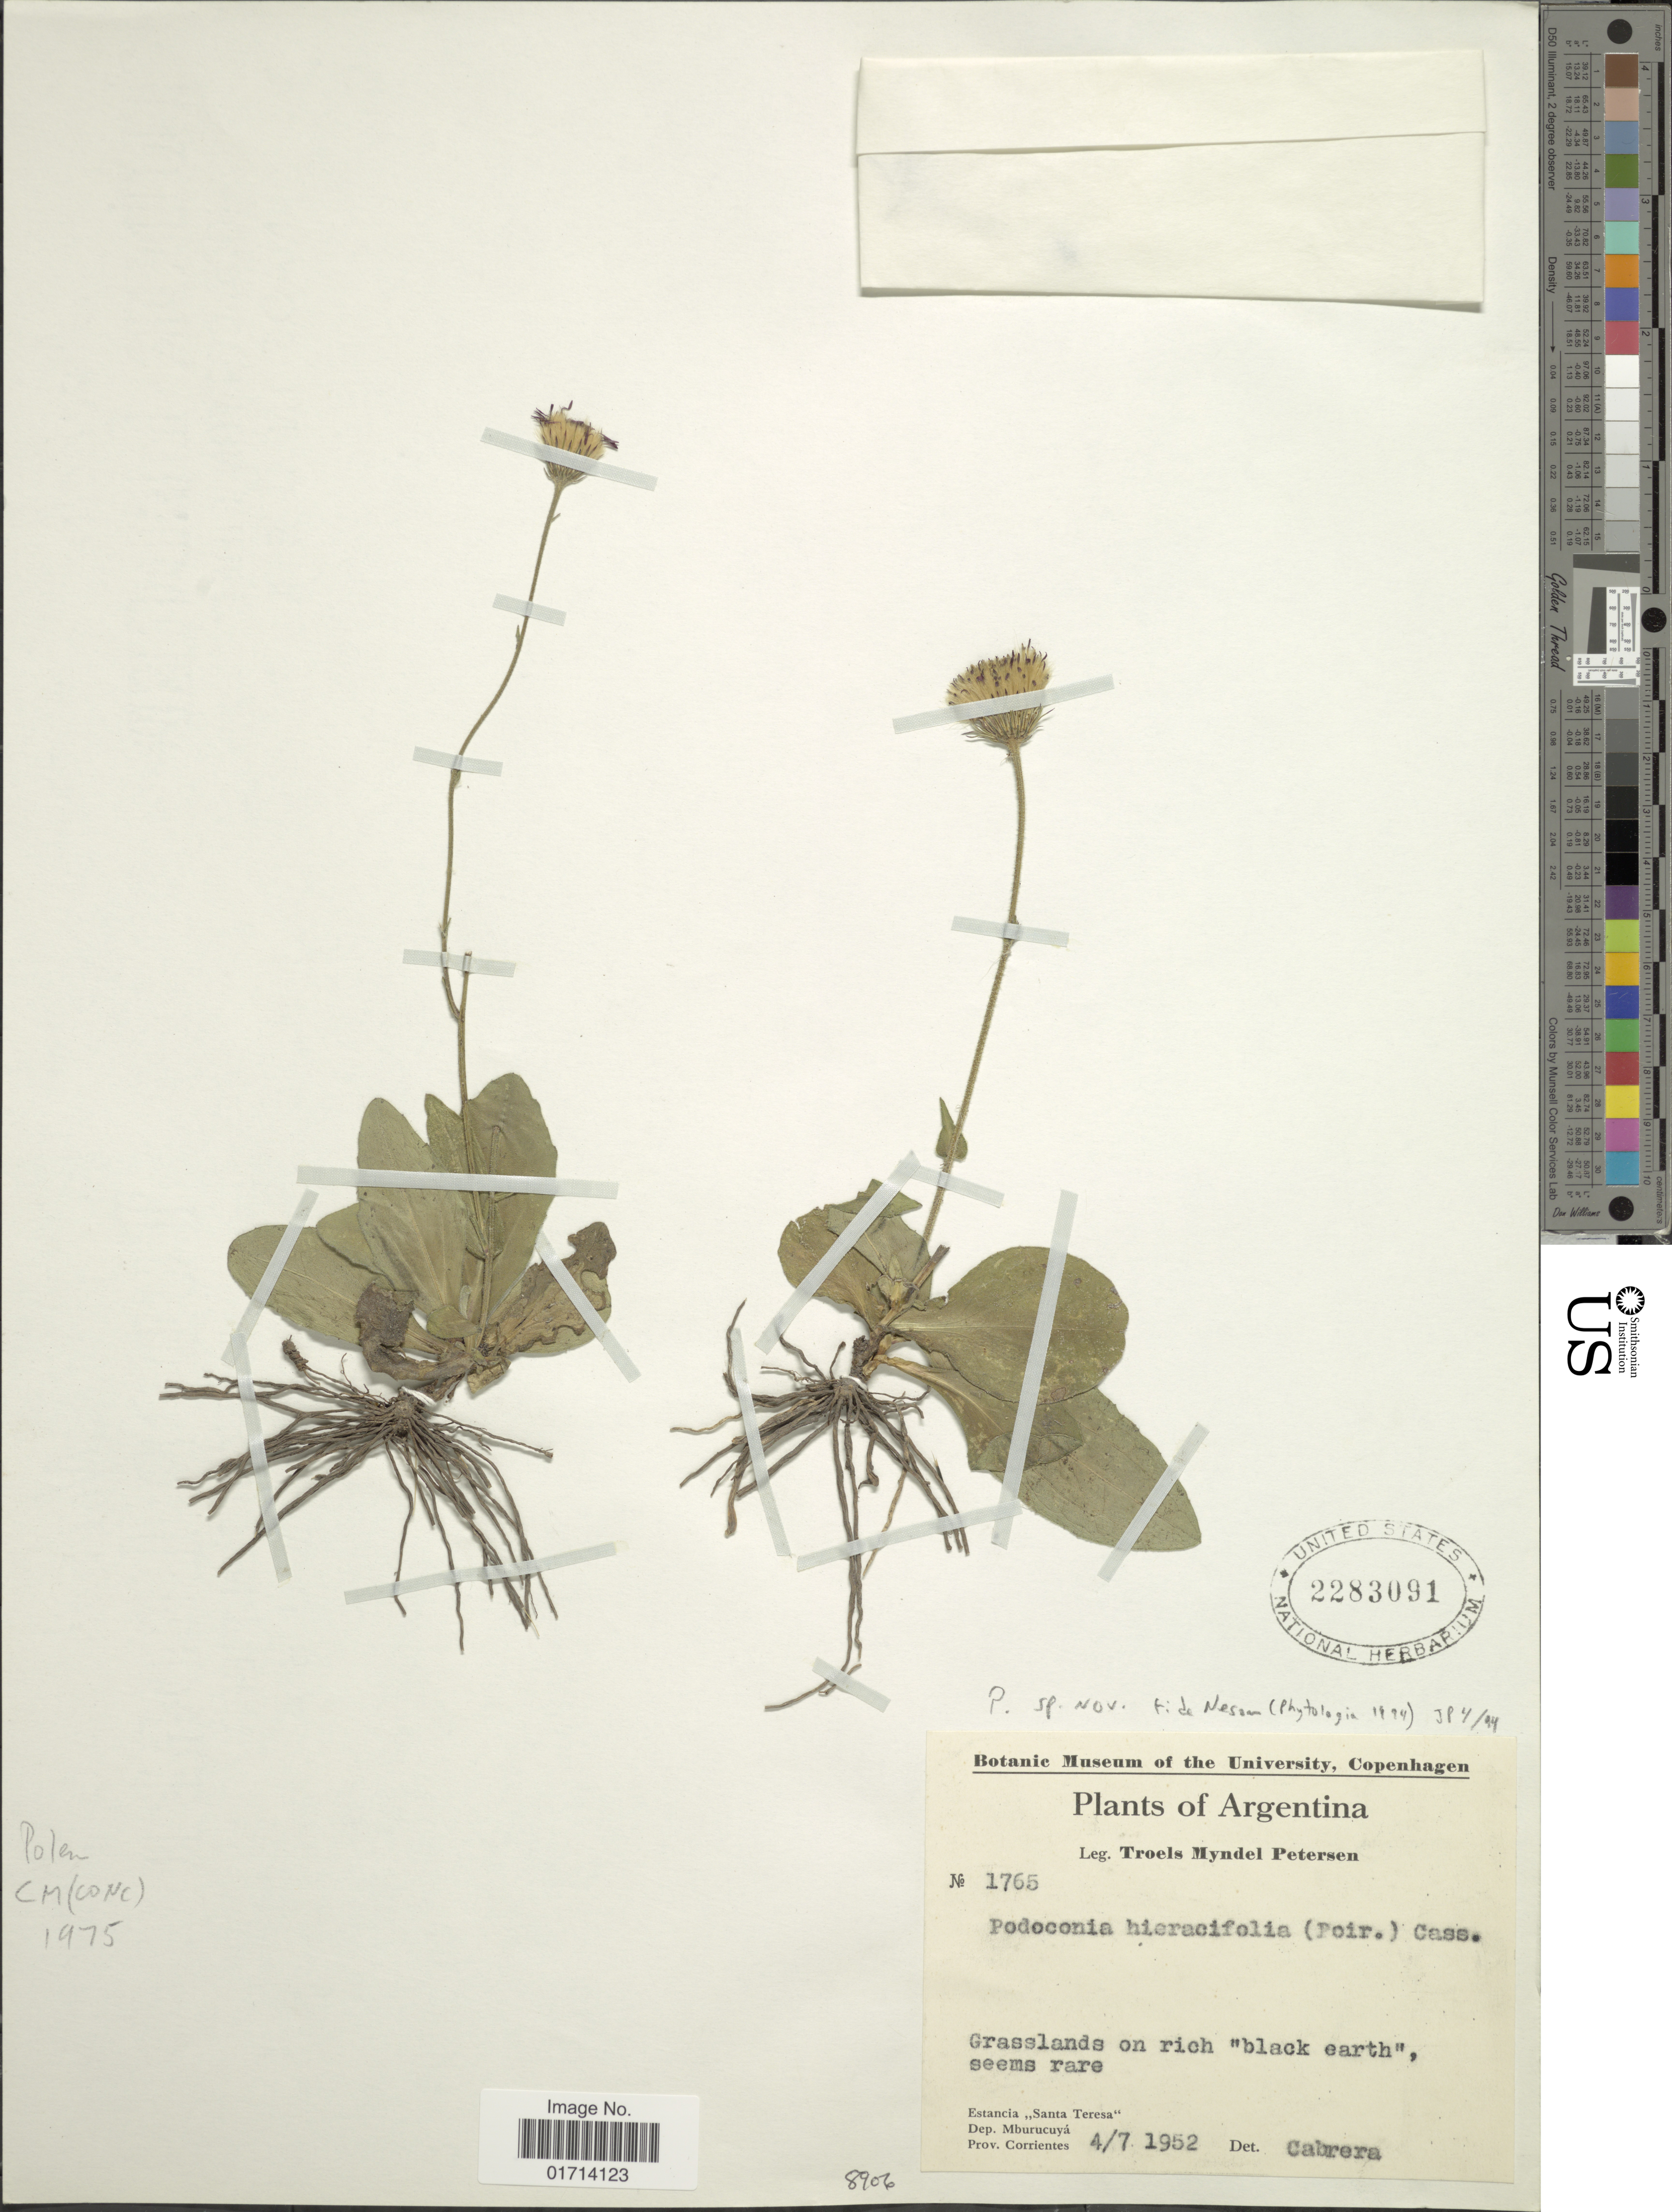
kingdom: Plantae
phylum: Tracheophyta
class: Magnoliopsida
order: Asterales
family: Asteraceae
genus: Podocoma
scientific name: Podocoma sp.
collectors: T. M. Petersen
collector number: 1765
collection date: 1952-07-04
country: Argentina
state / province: Corrientes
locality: Estancia Santa Teresa, Dep Mburucuya, Prov. Corrientes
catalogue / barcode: US 2283091